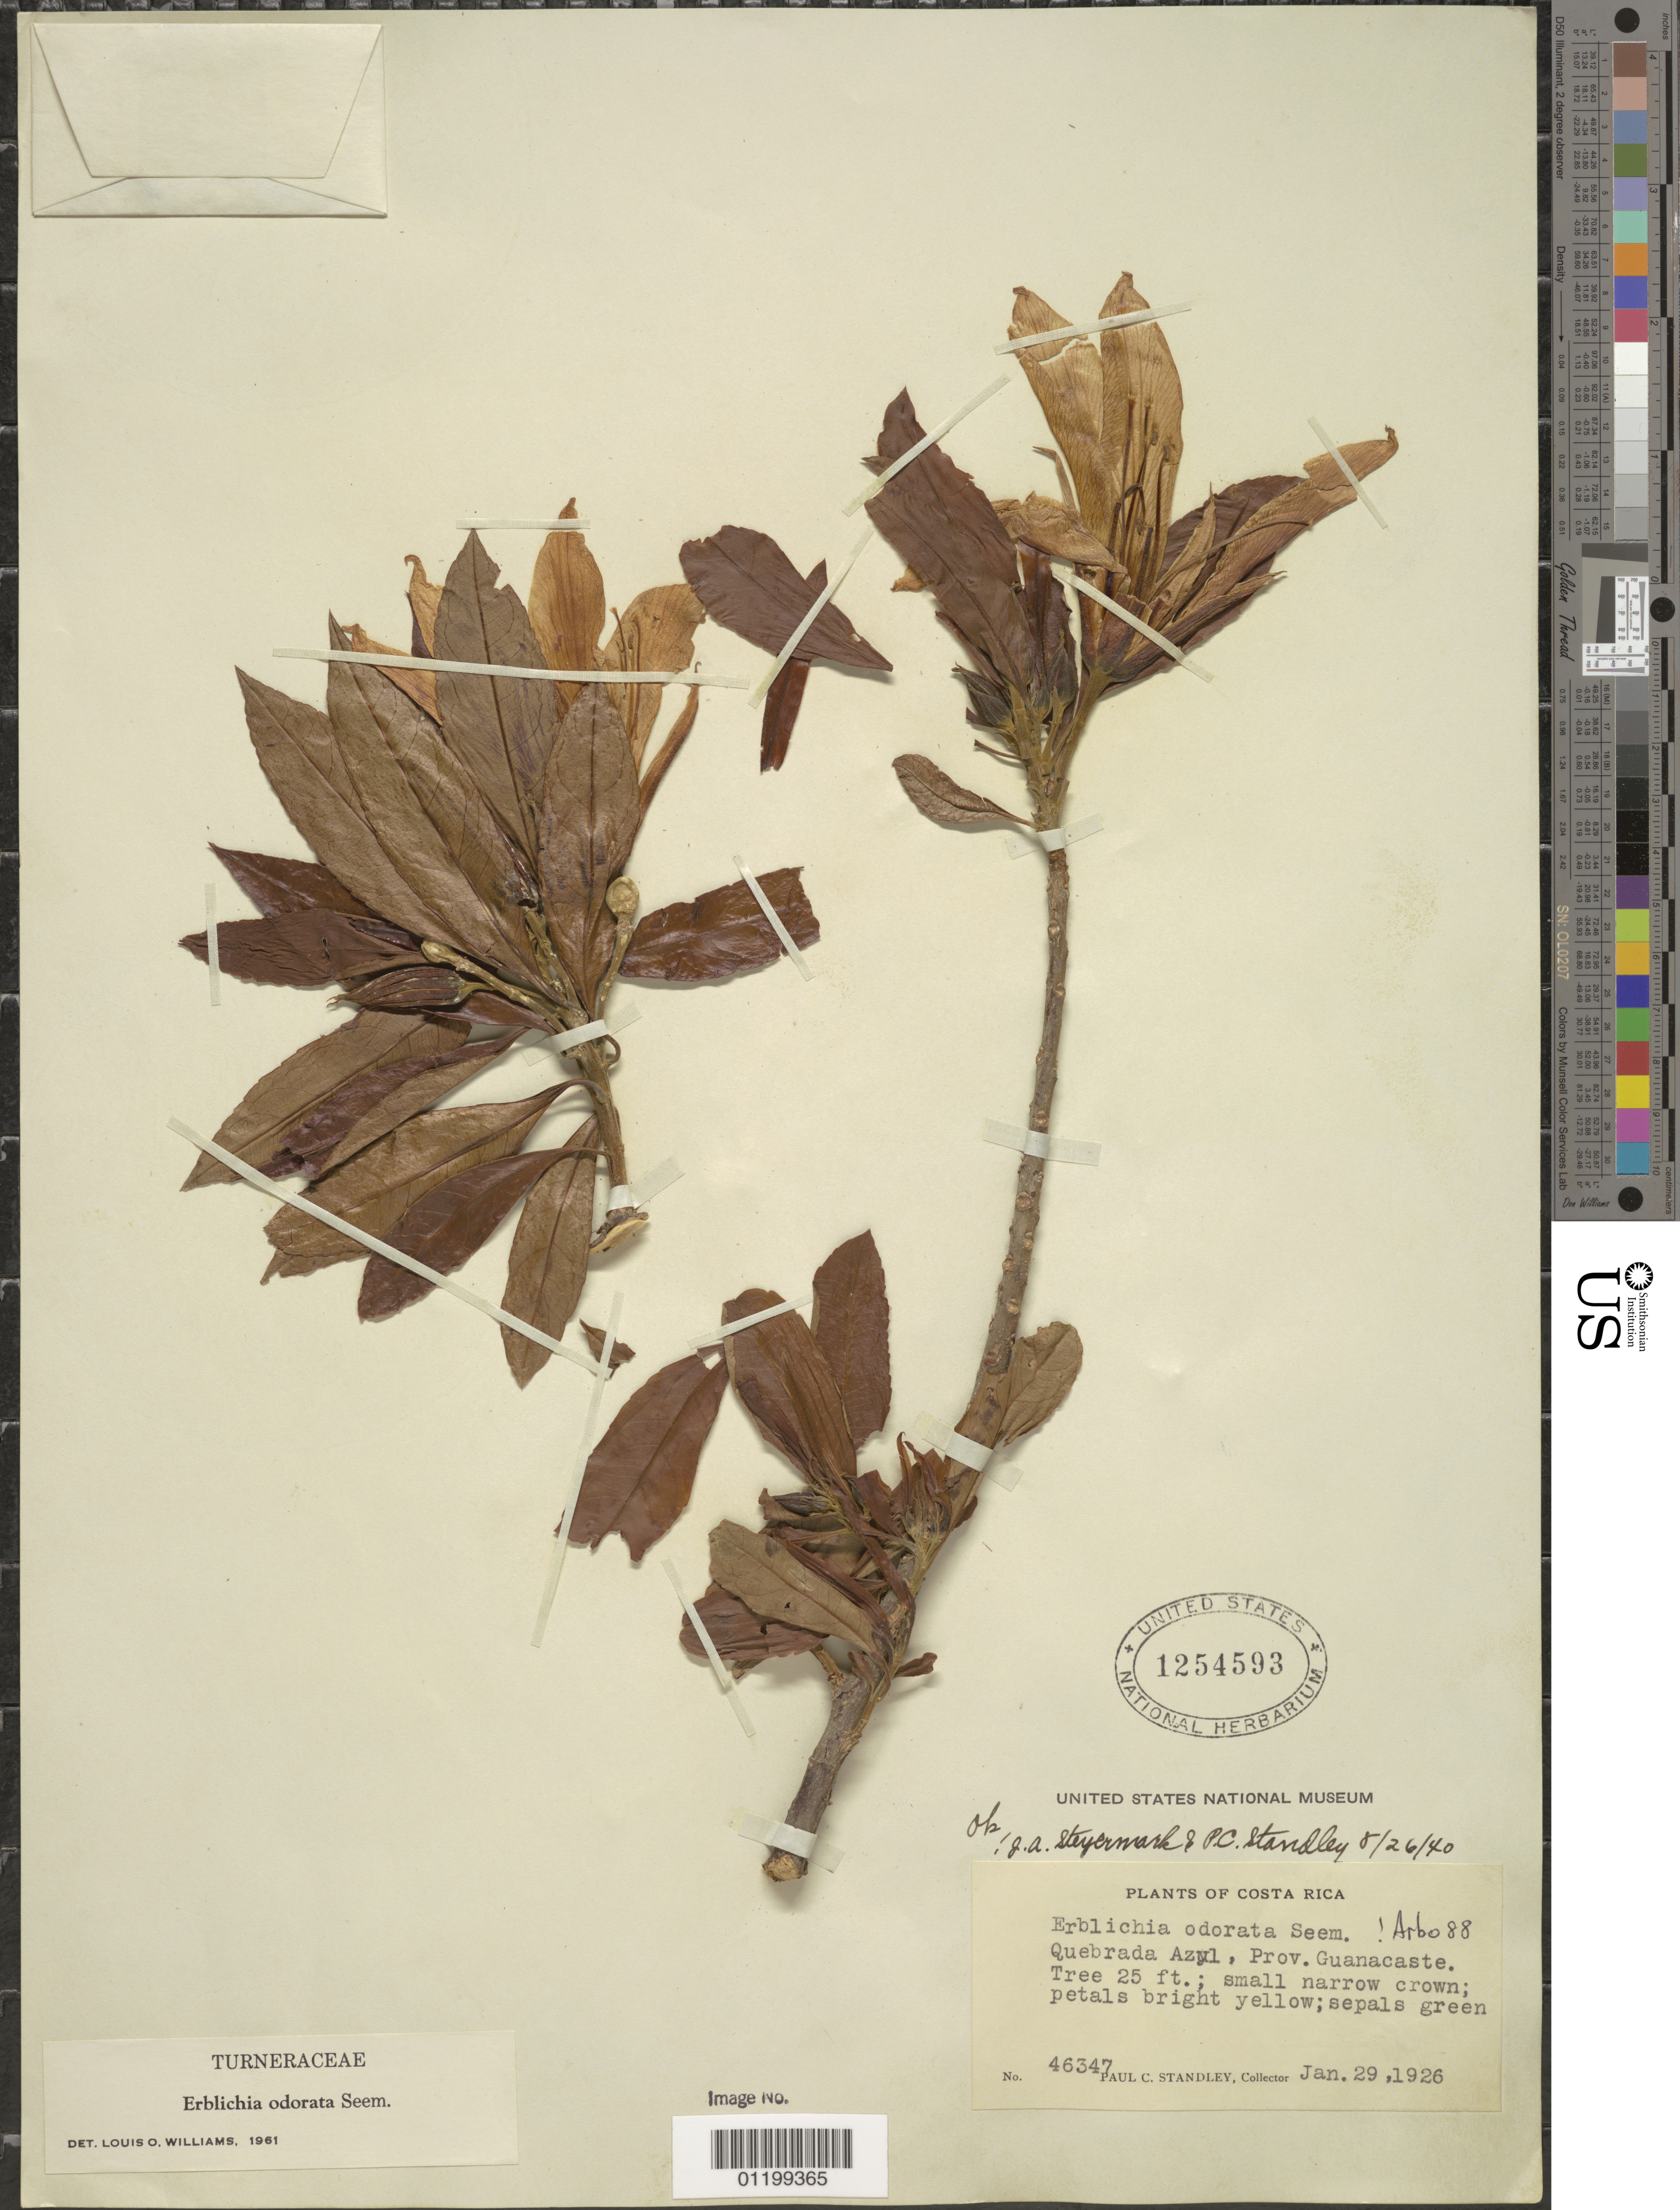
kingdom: Plantae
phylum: Tracheophyta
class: Magnoliopsida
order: Malpighiales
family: Turneraceae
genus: Erblichia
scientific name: Erblichia odorata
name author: Seem.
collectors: P. C. Standley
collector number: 46347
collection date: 1926-01-29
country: Costa Rica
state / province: Guanacaste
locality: Quebrada Azul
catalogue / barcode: US 1254593